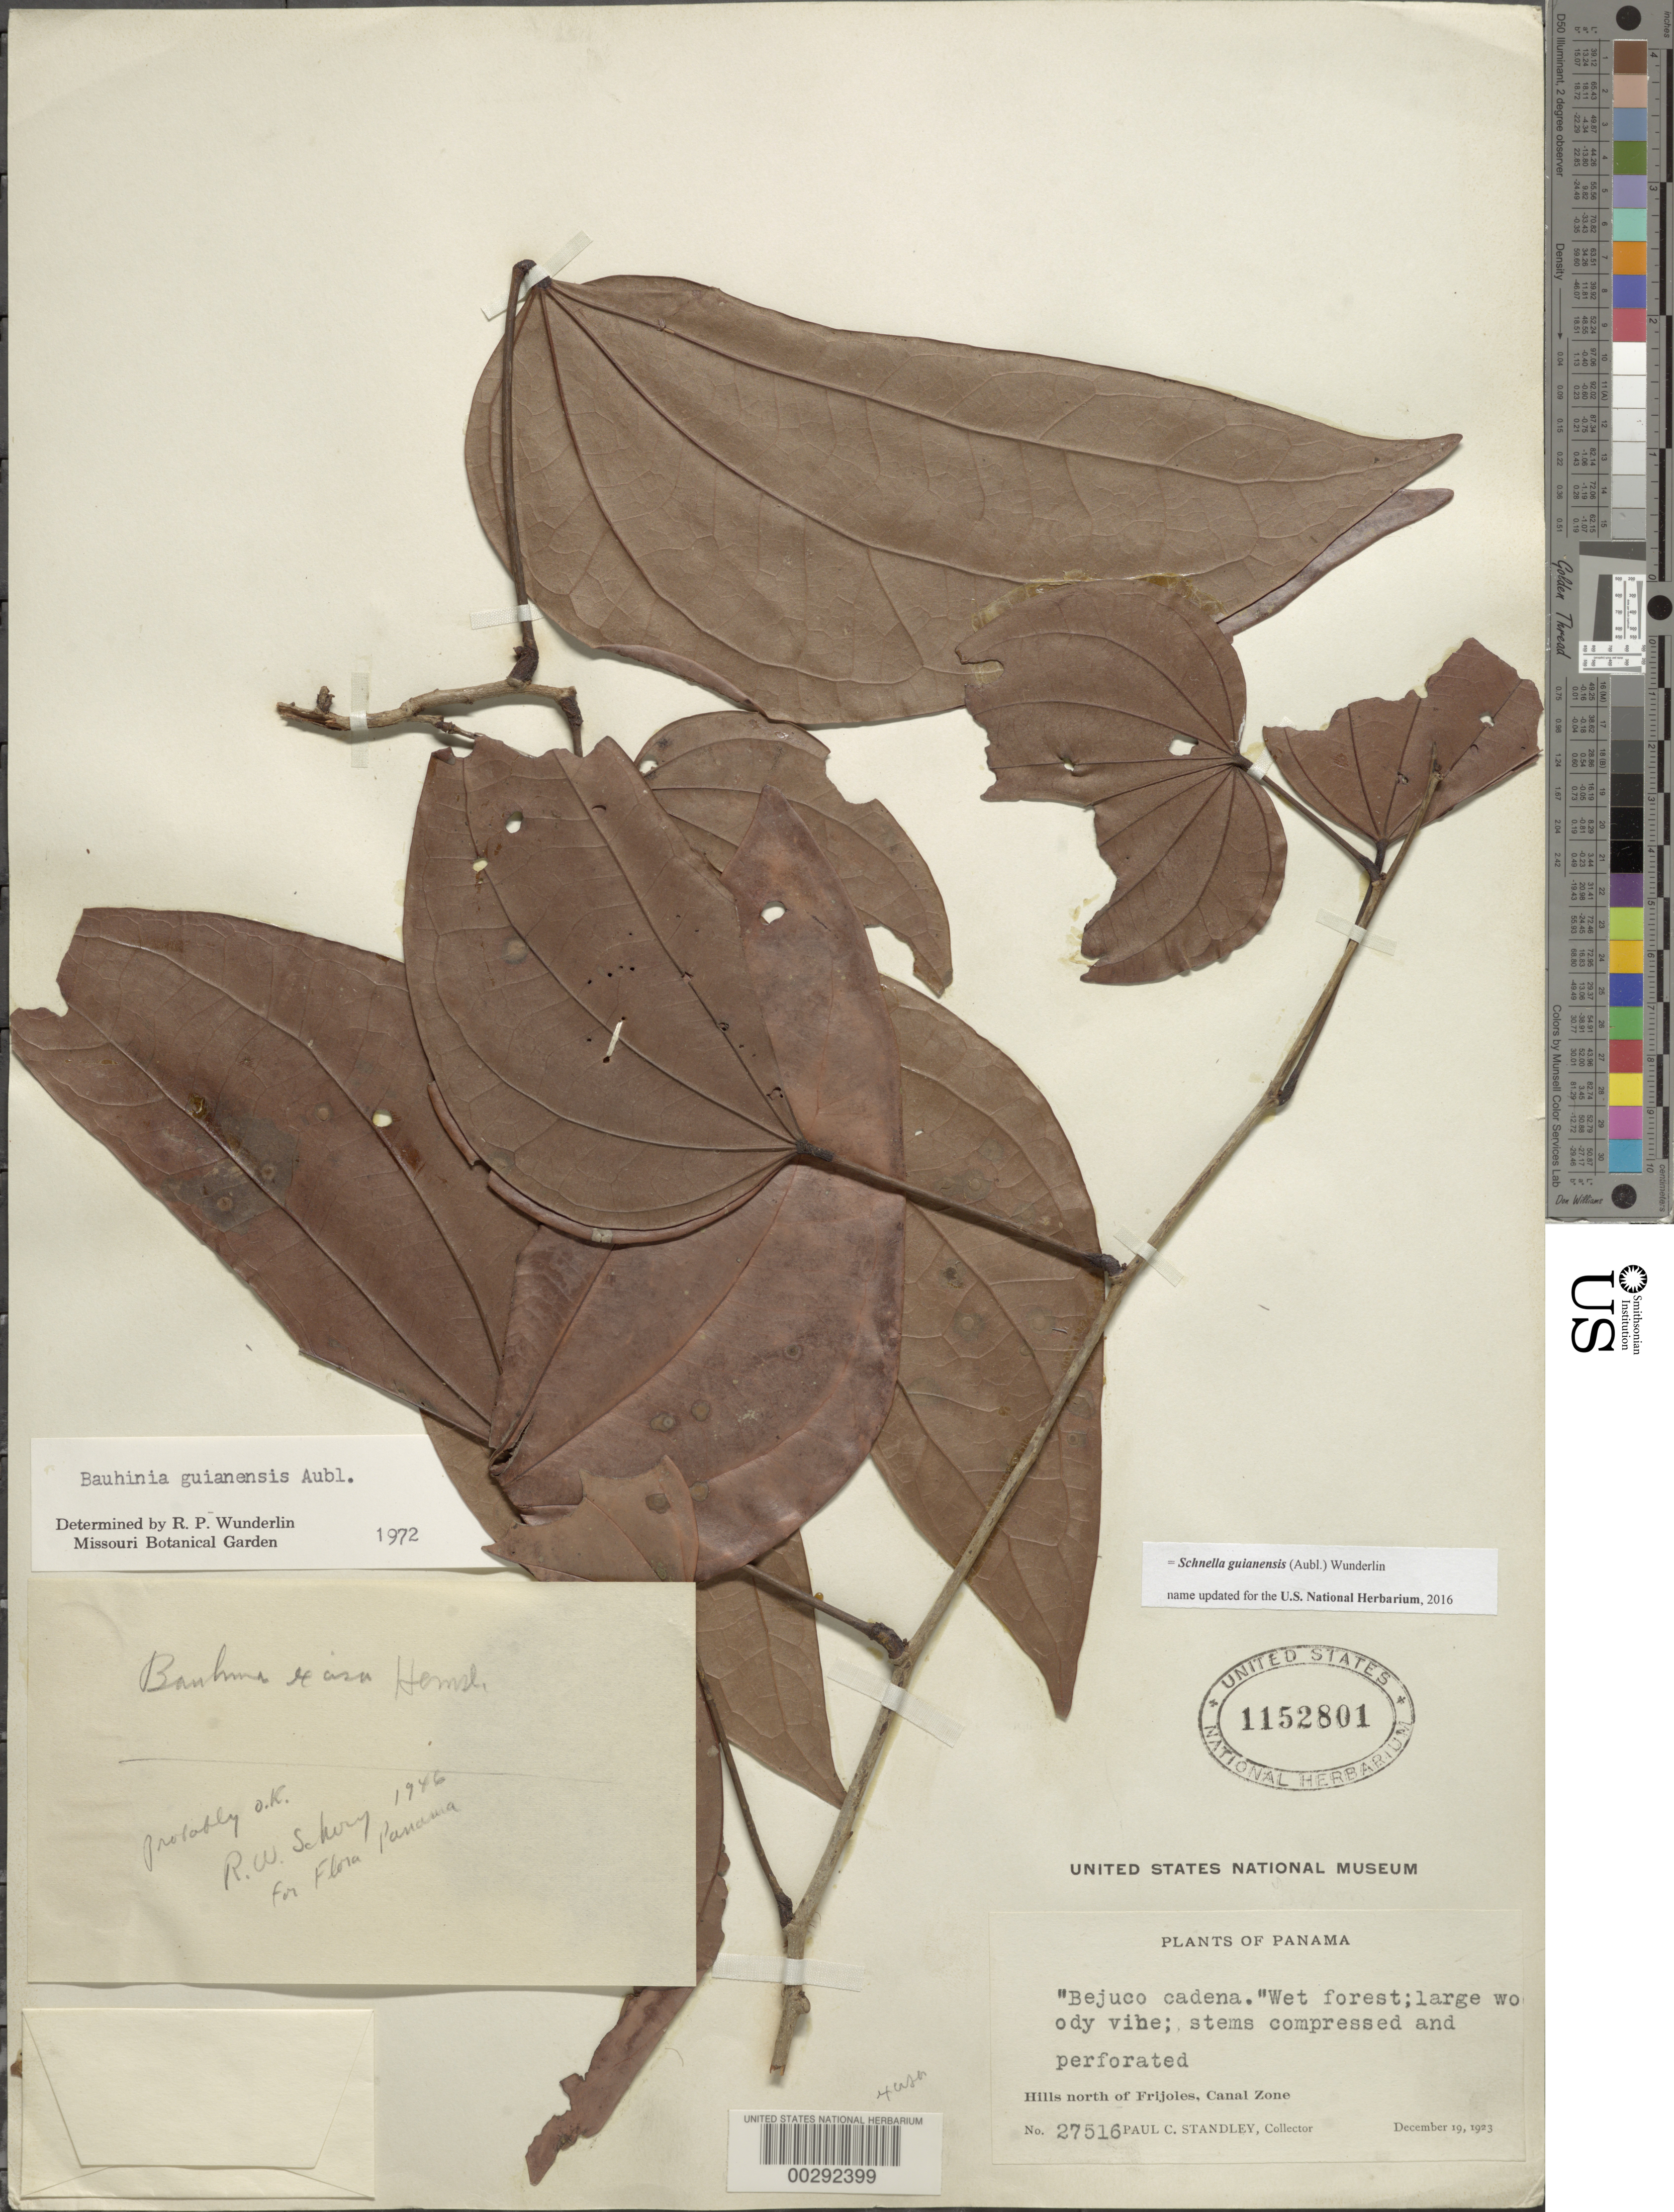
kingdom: Plantae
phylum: Tracheophyta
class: Magnoliopsida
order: Fabales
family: Fabaceae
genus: Schnella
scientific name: Schnella guianensis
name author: (Aubl.) Wunderlin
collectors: P. C. Standley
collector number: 27516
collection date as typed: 19 Dec 1923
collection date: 1923-12-19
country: Panama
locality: Hills N of Frijoles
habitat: Wet forest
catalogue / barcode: US 1152801